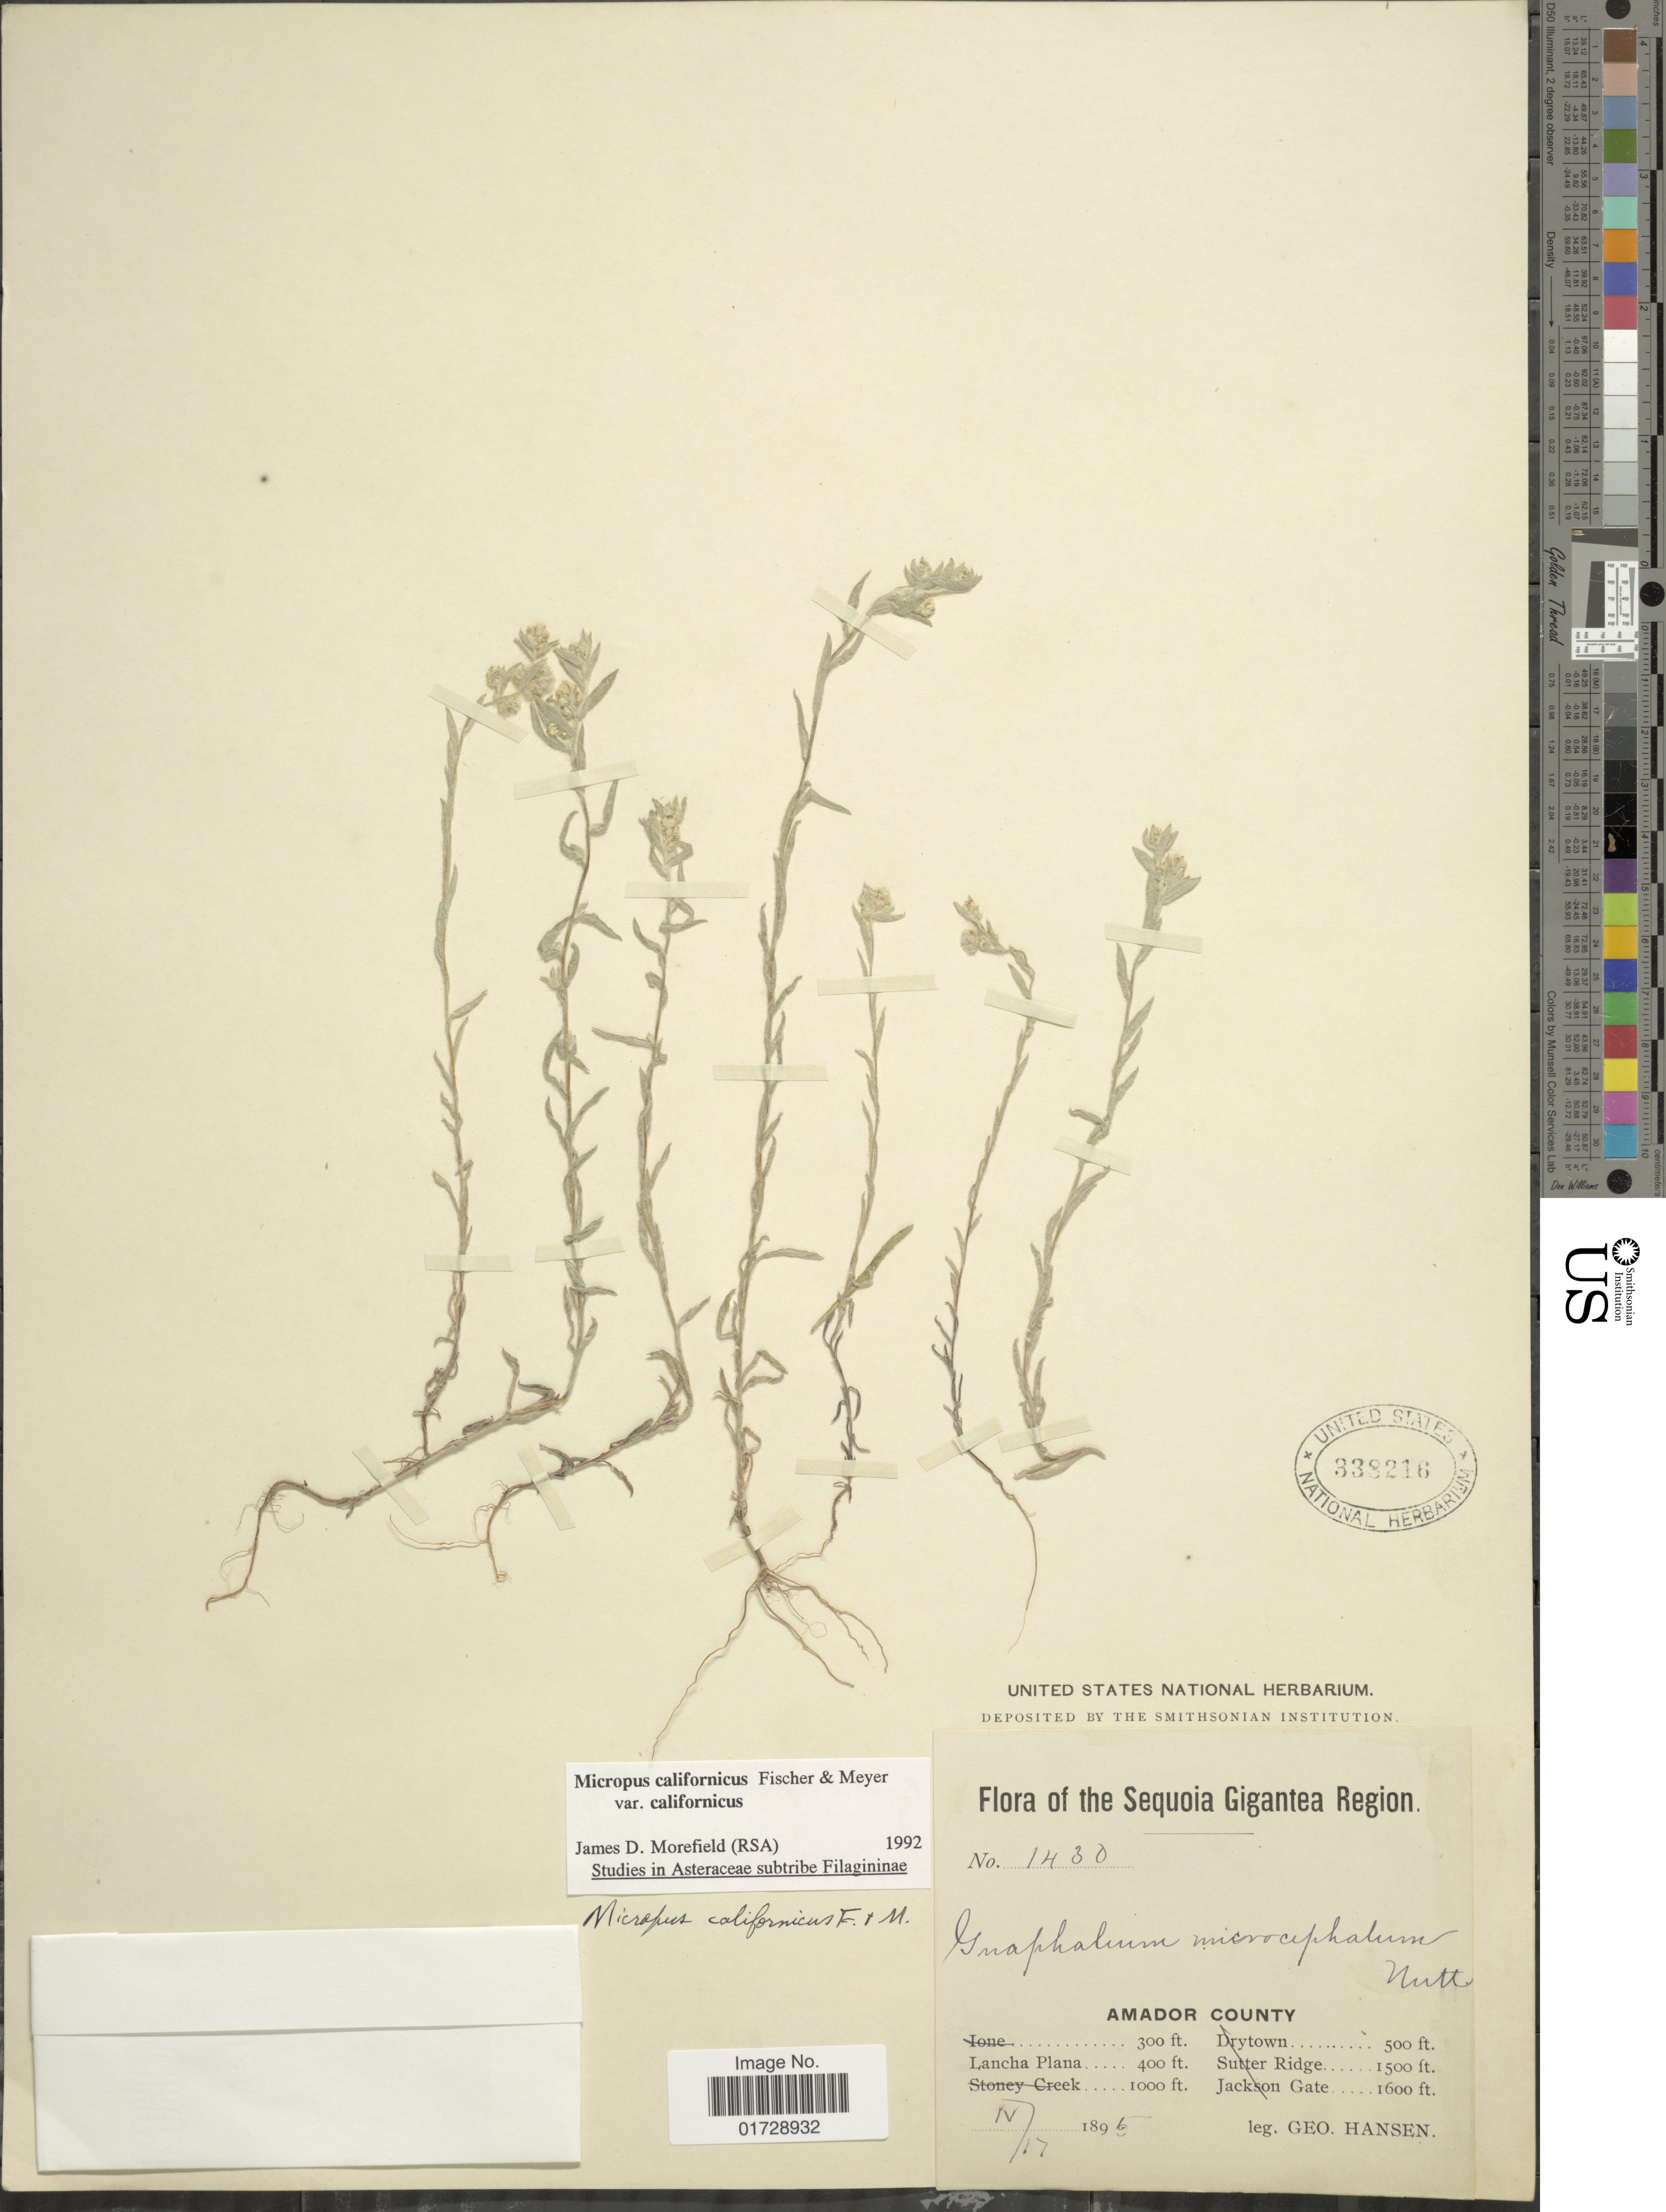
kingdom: Plantae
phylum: Tracheophyta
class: Magnoliopsida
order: Asterales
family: Asteraceae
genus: Micropus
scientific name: Micropus californicus var. californicus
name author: Fisch. & C.A. Mey.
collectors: G. Hansen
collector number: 1430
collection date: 1895-05-17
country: United States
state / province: California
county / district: Amador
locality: Sequoia Gigantea Region, Amador County, Lancha Plana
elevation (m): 122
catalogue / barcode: US 338216